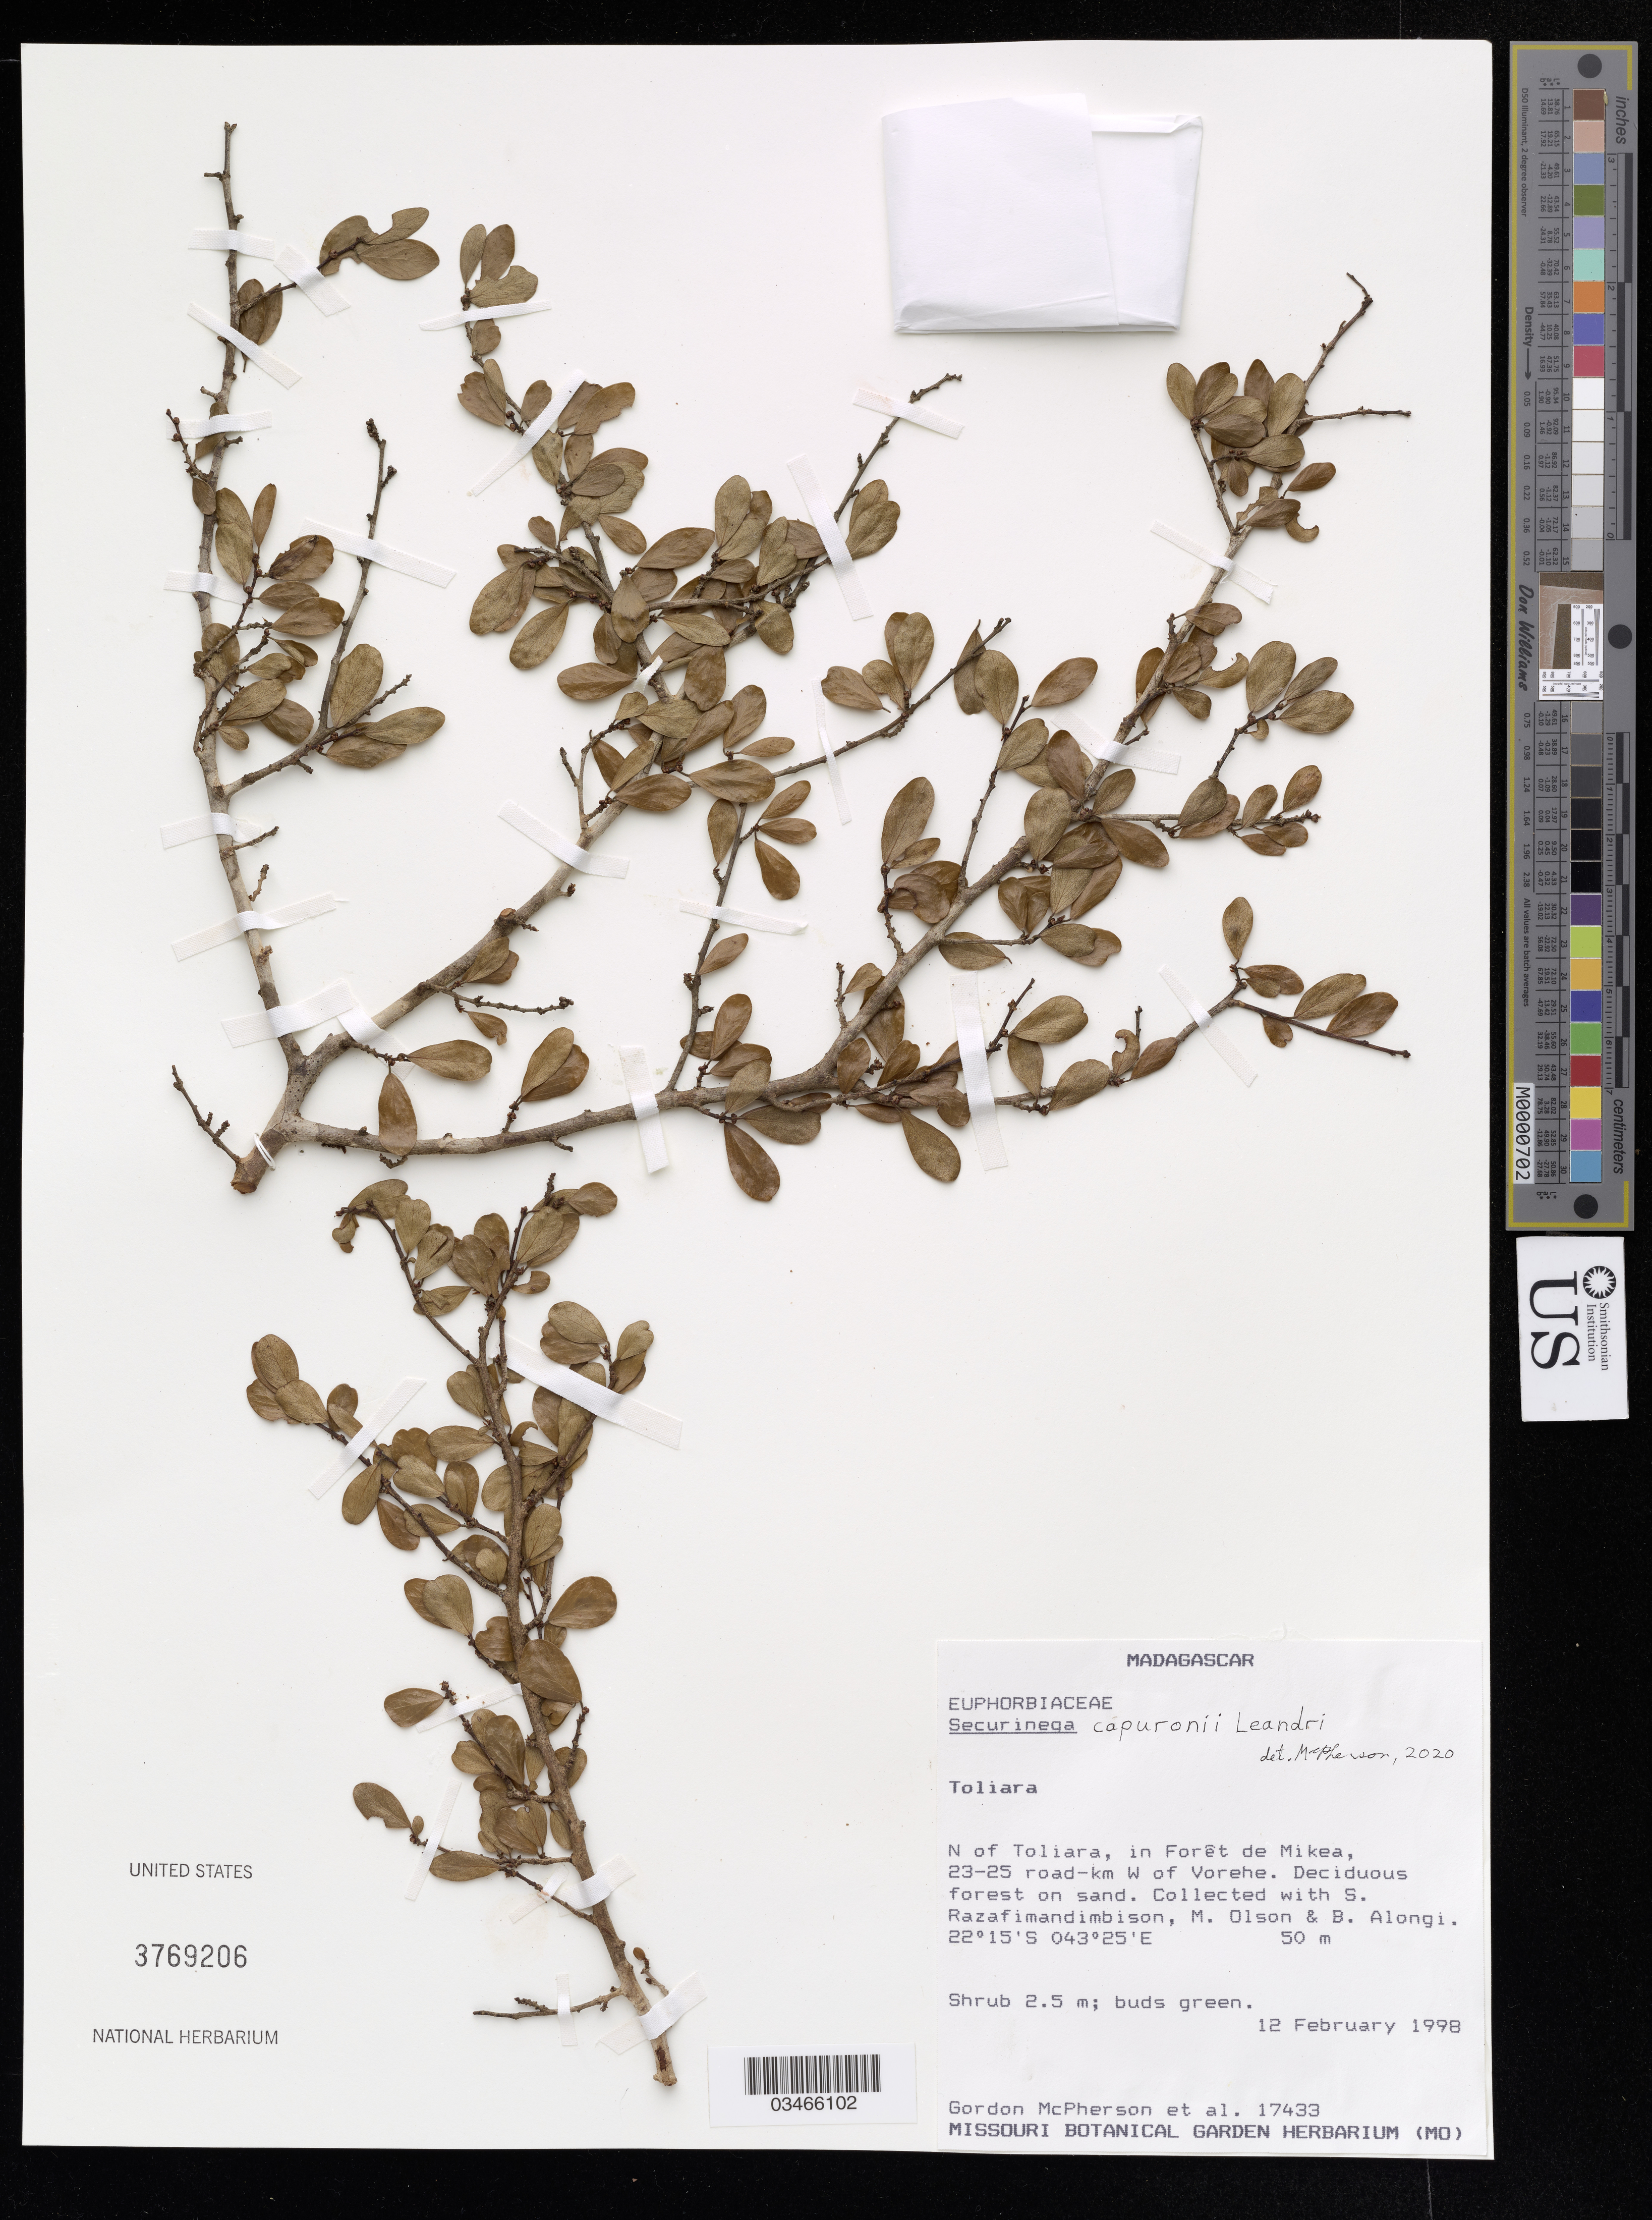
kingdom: Plantae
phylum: Tracheophyta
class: Magnoliopsida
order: Malpighiales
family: Phyllanthaceae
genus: Securinega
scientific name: Securinega capuronii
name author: Leandri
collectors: G. McPherson, S. Razafimandimbisoa, M. Olson & B. Alongi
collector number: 17433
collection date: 1998-02-12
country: Madagascar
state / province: Toliara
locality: N of Toliara, in Forêt de Mikea, 23-25 road-km W of Vorehe.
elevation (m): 50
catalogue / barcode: US 3769206